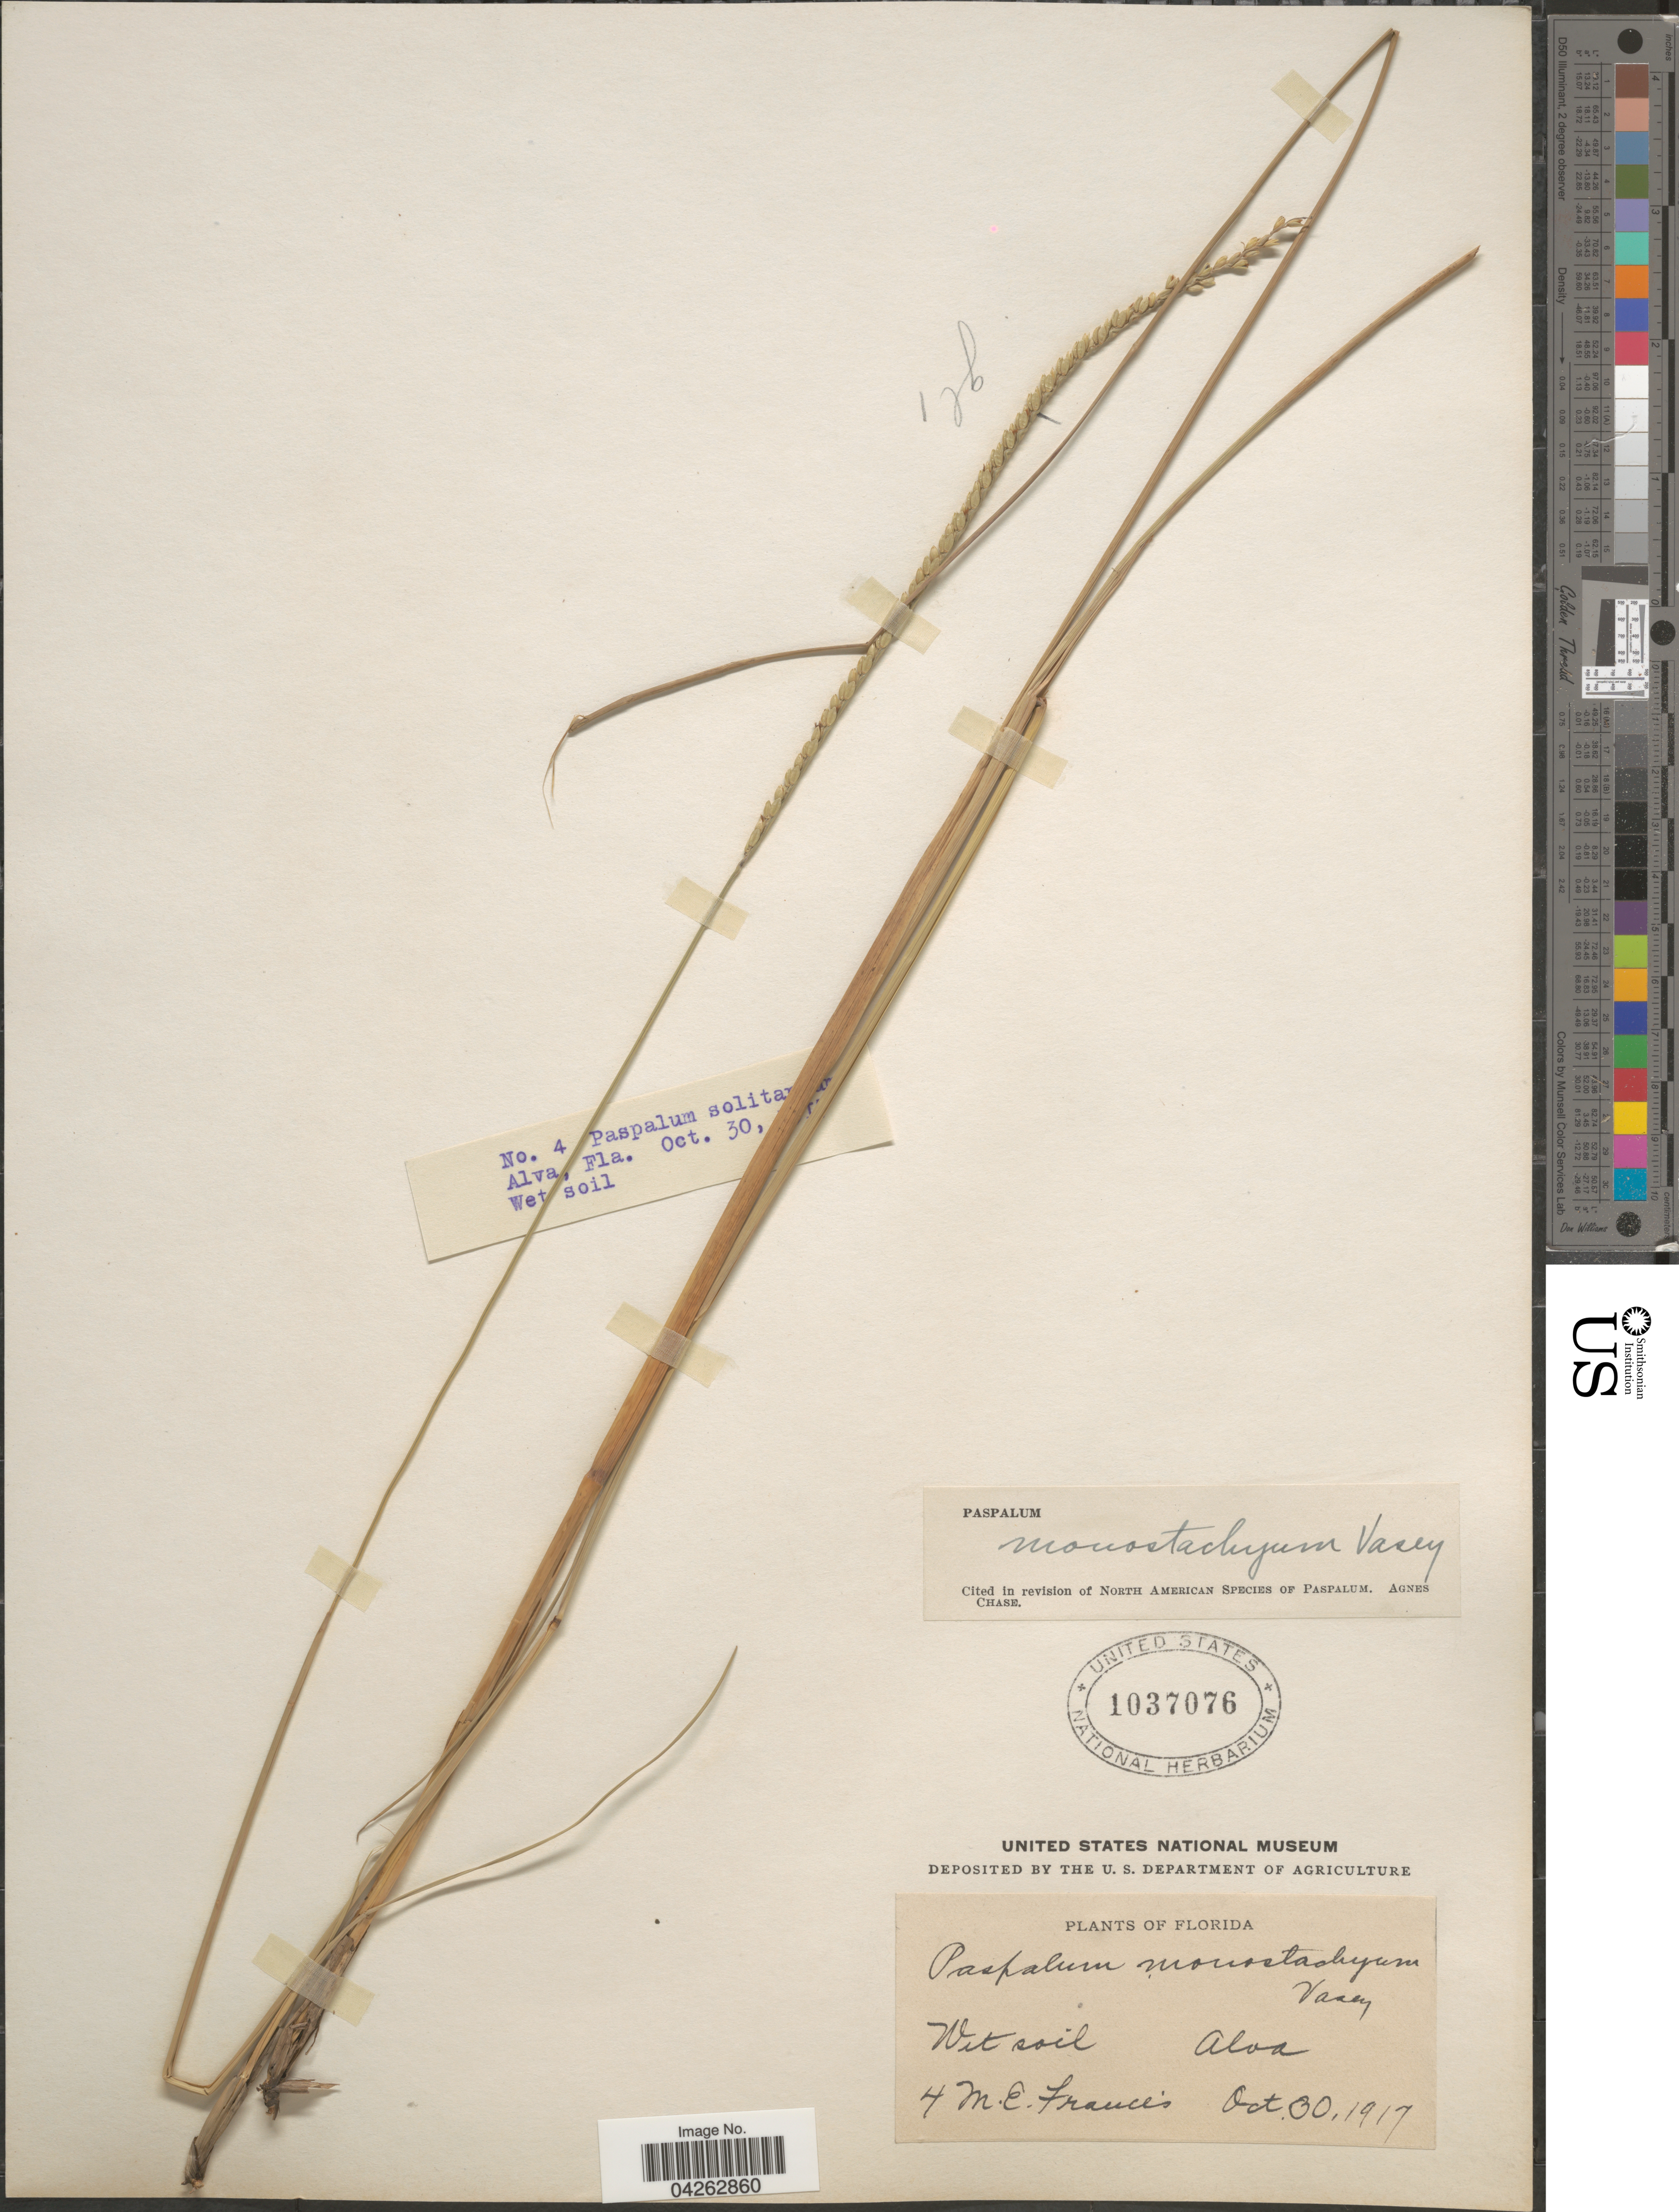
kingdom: Plantae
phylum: Tracheophyta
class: Liliopsida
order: Poales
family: Poaceae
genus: Paspalum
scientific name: Paspalum monostachyum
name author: Vasey ex Chapm.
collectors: M. E. Francis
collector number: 4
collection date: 1917-10-30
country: United States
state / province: Florida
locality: Alva.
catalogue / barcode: US 1037076